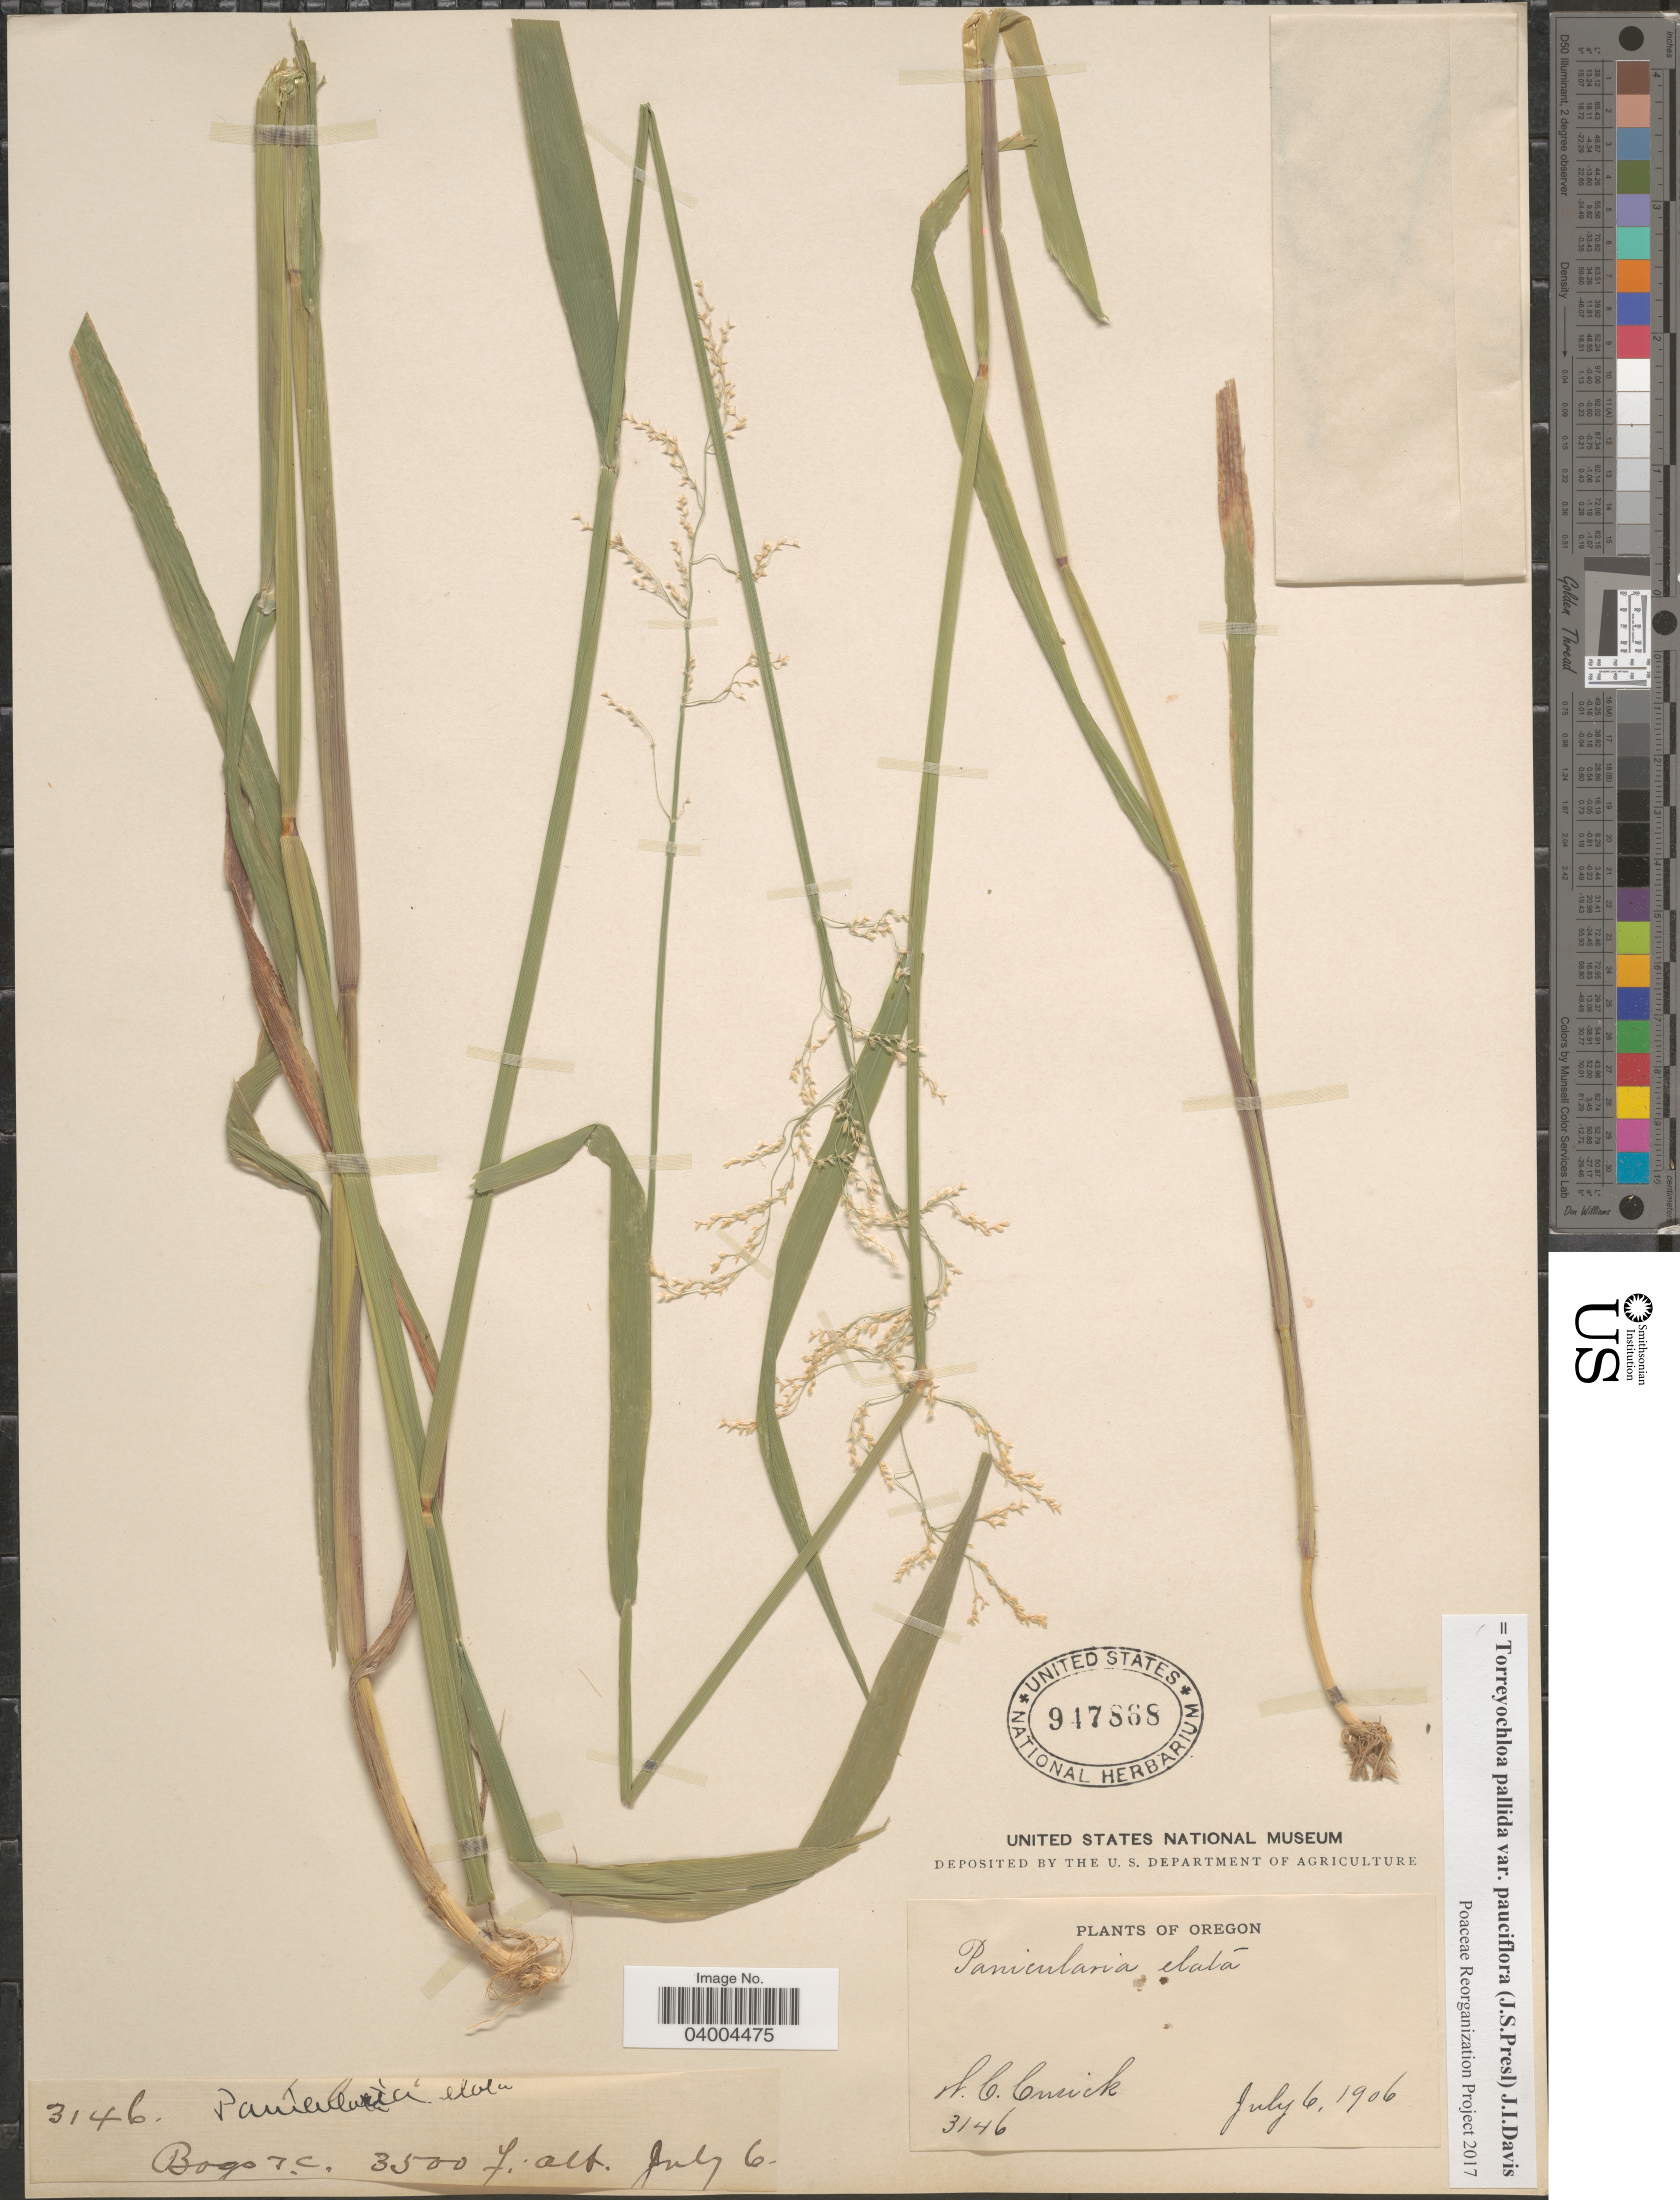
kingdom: Plantae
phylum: Tracheophyta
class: Liliopsida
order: Poales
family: Poaceae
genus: Torreyochloa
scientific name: Torreyochloa pallida var. pauciflora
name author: (J. Presl) J.I. Davis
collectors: W. C. Cusick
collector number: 3146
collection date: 1906-07-06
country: United States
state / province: Oregon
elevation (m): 1067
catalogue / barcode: US 947868